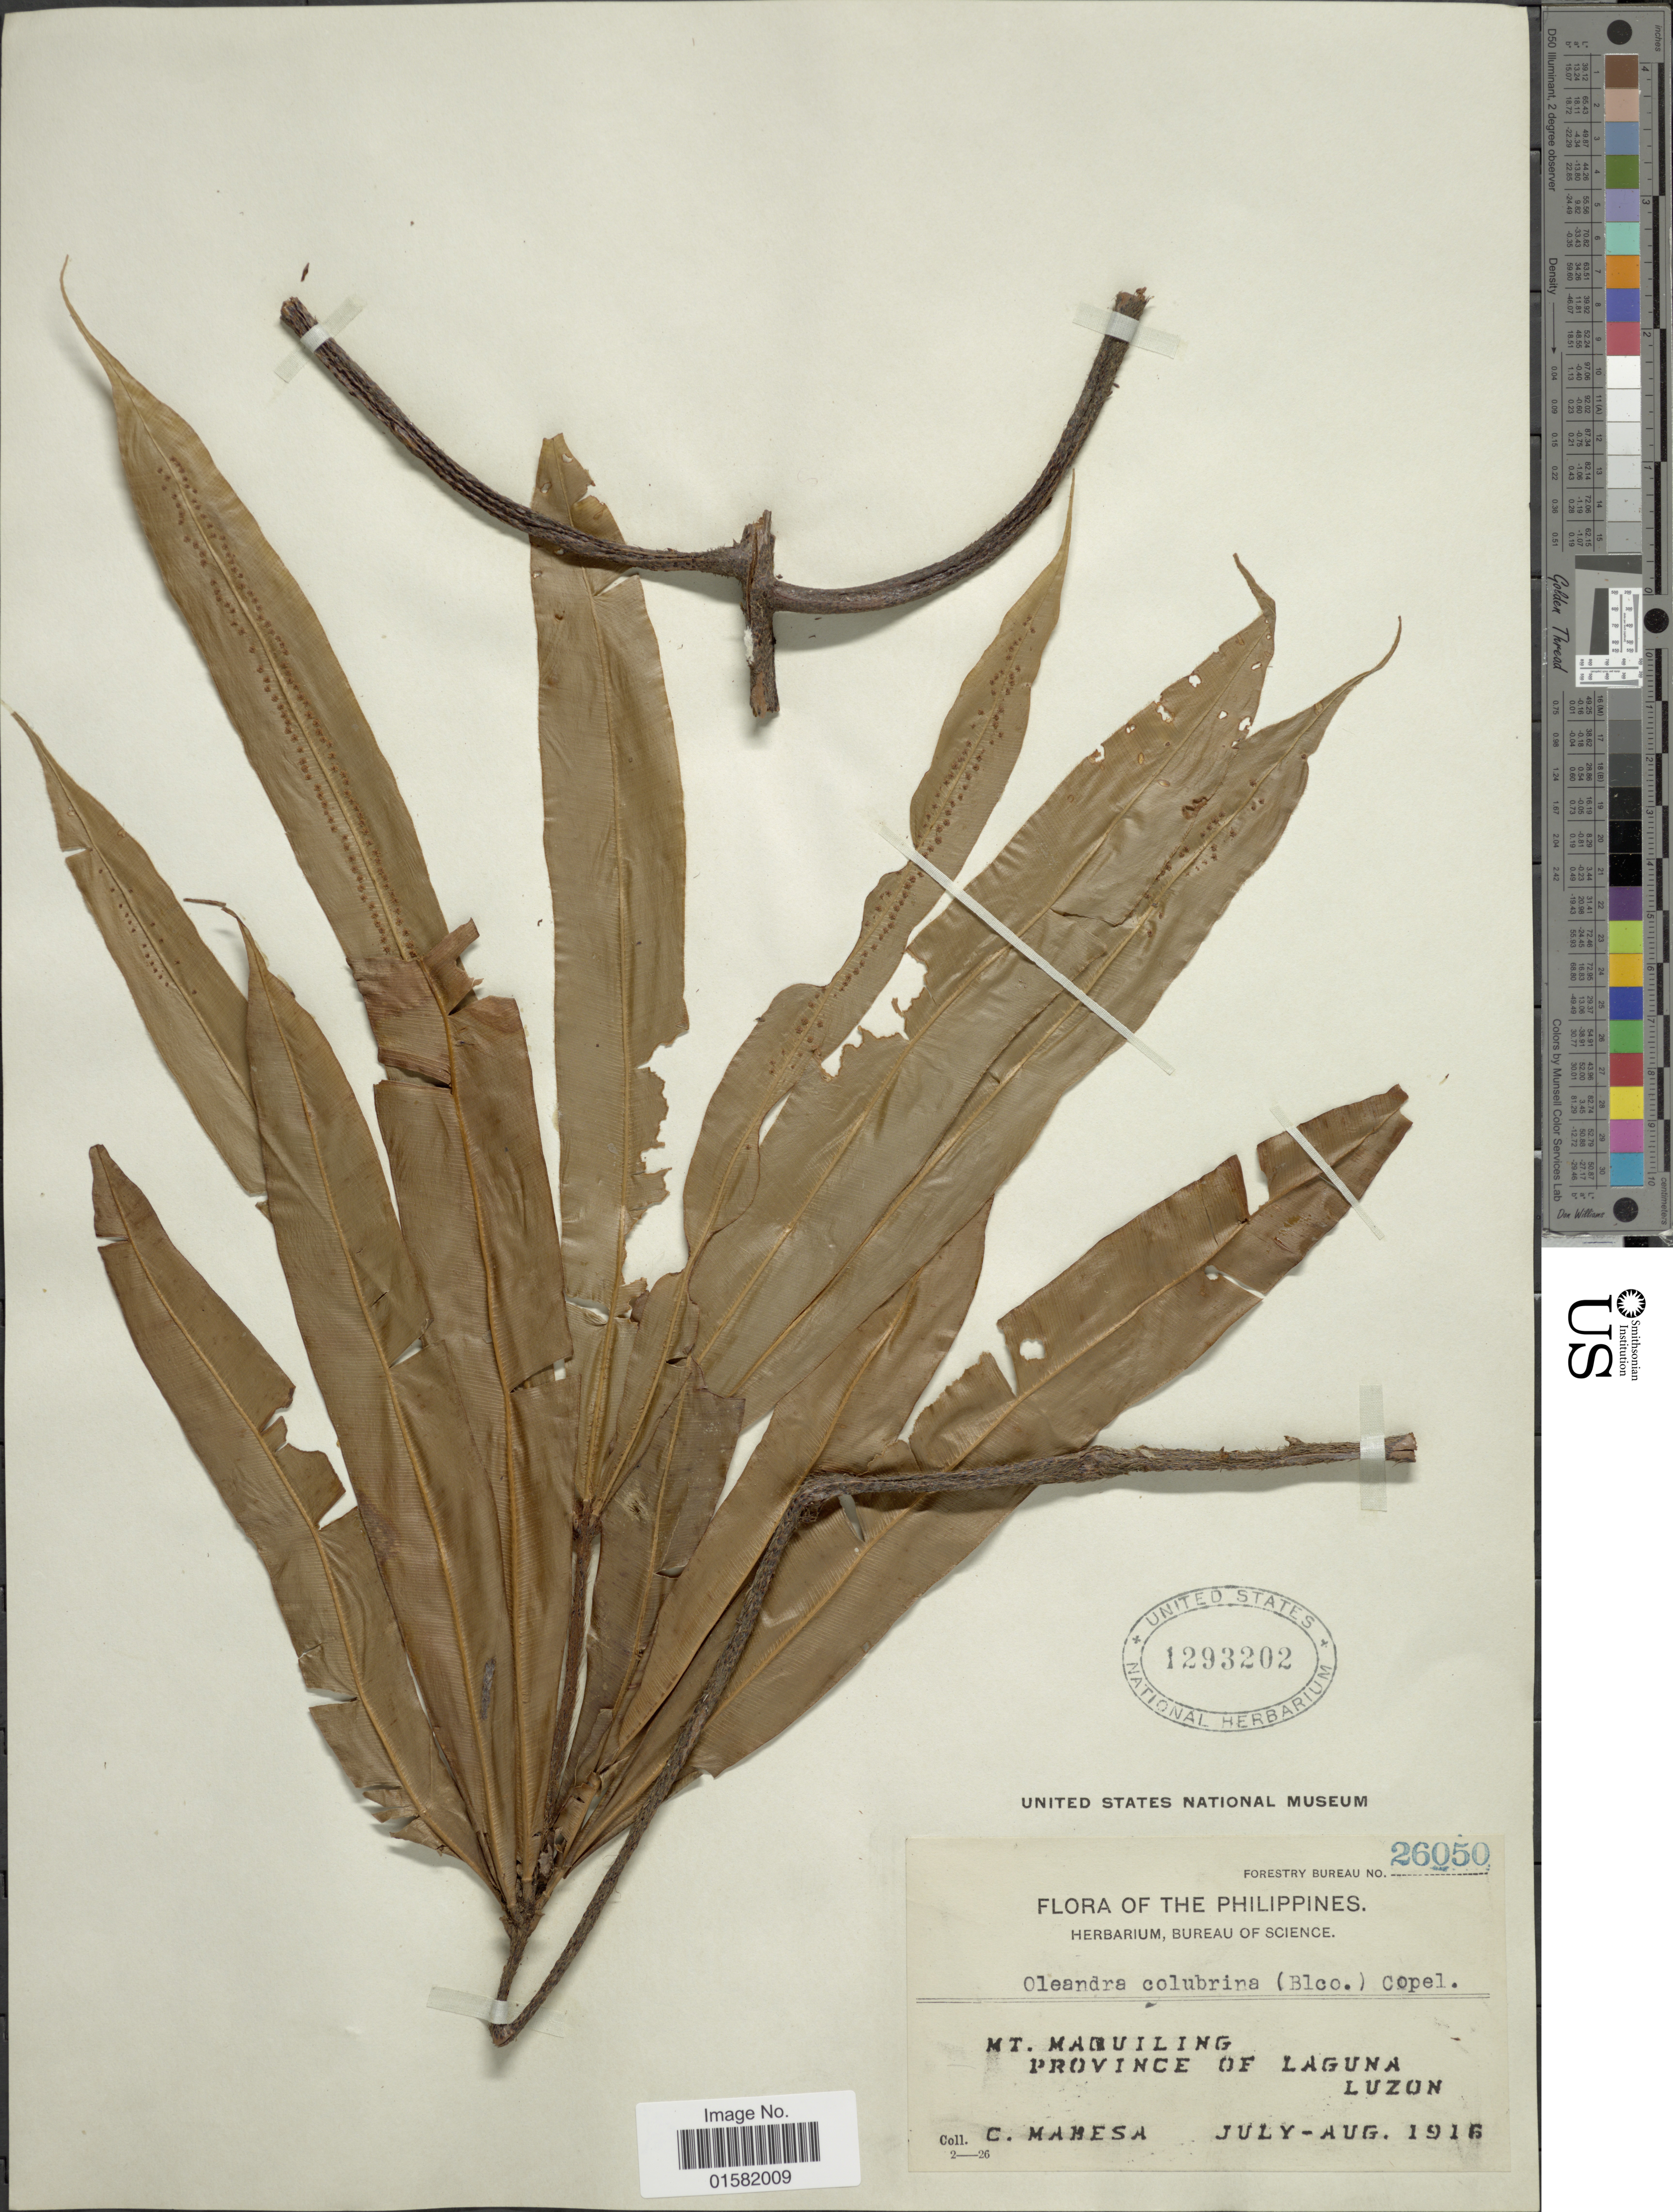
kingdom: Plantae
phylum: Tracheophyta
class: Polypodiopsida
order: Polypodiales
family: Oleandraceae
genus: Oleandra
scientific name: Oleandra colubrina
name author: (Blanco) Copel.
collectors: C. Mamesa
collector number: Forestry Bureau 26050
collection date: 1916-07/1916-08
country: Philippines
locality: The Philippines, Mt. Maquiling, province of Laguna Luzon.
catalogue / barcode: US 1293202